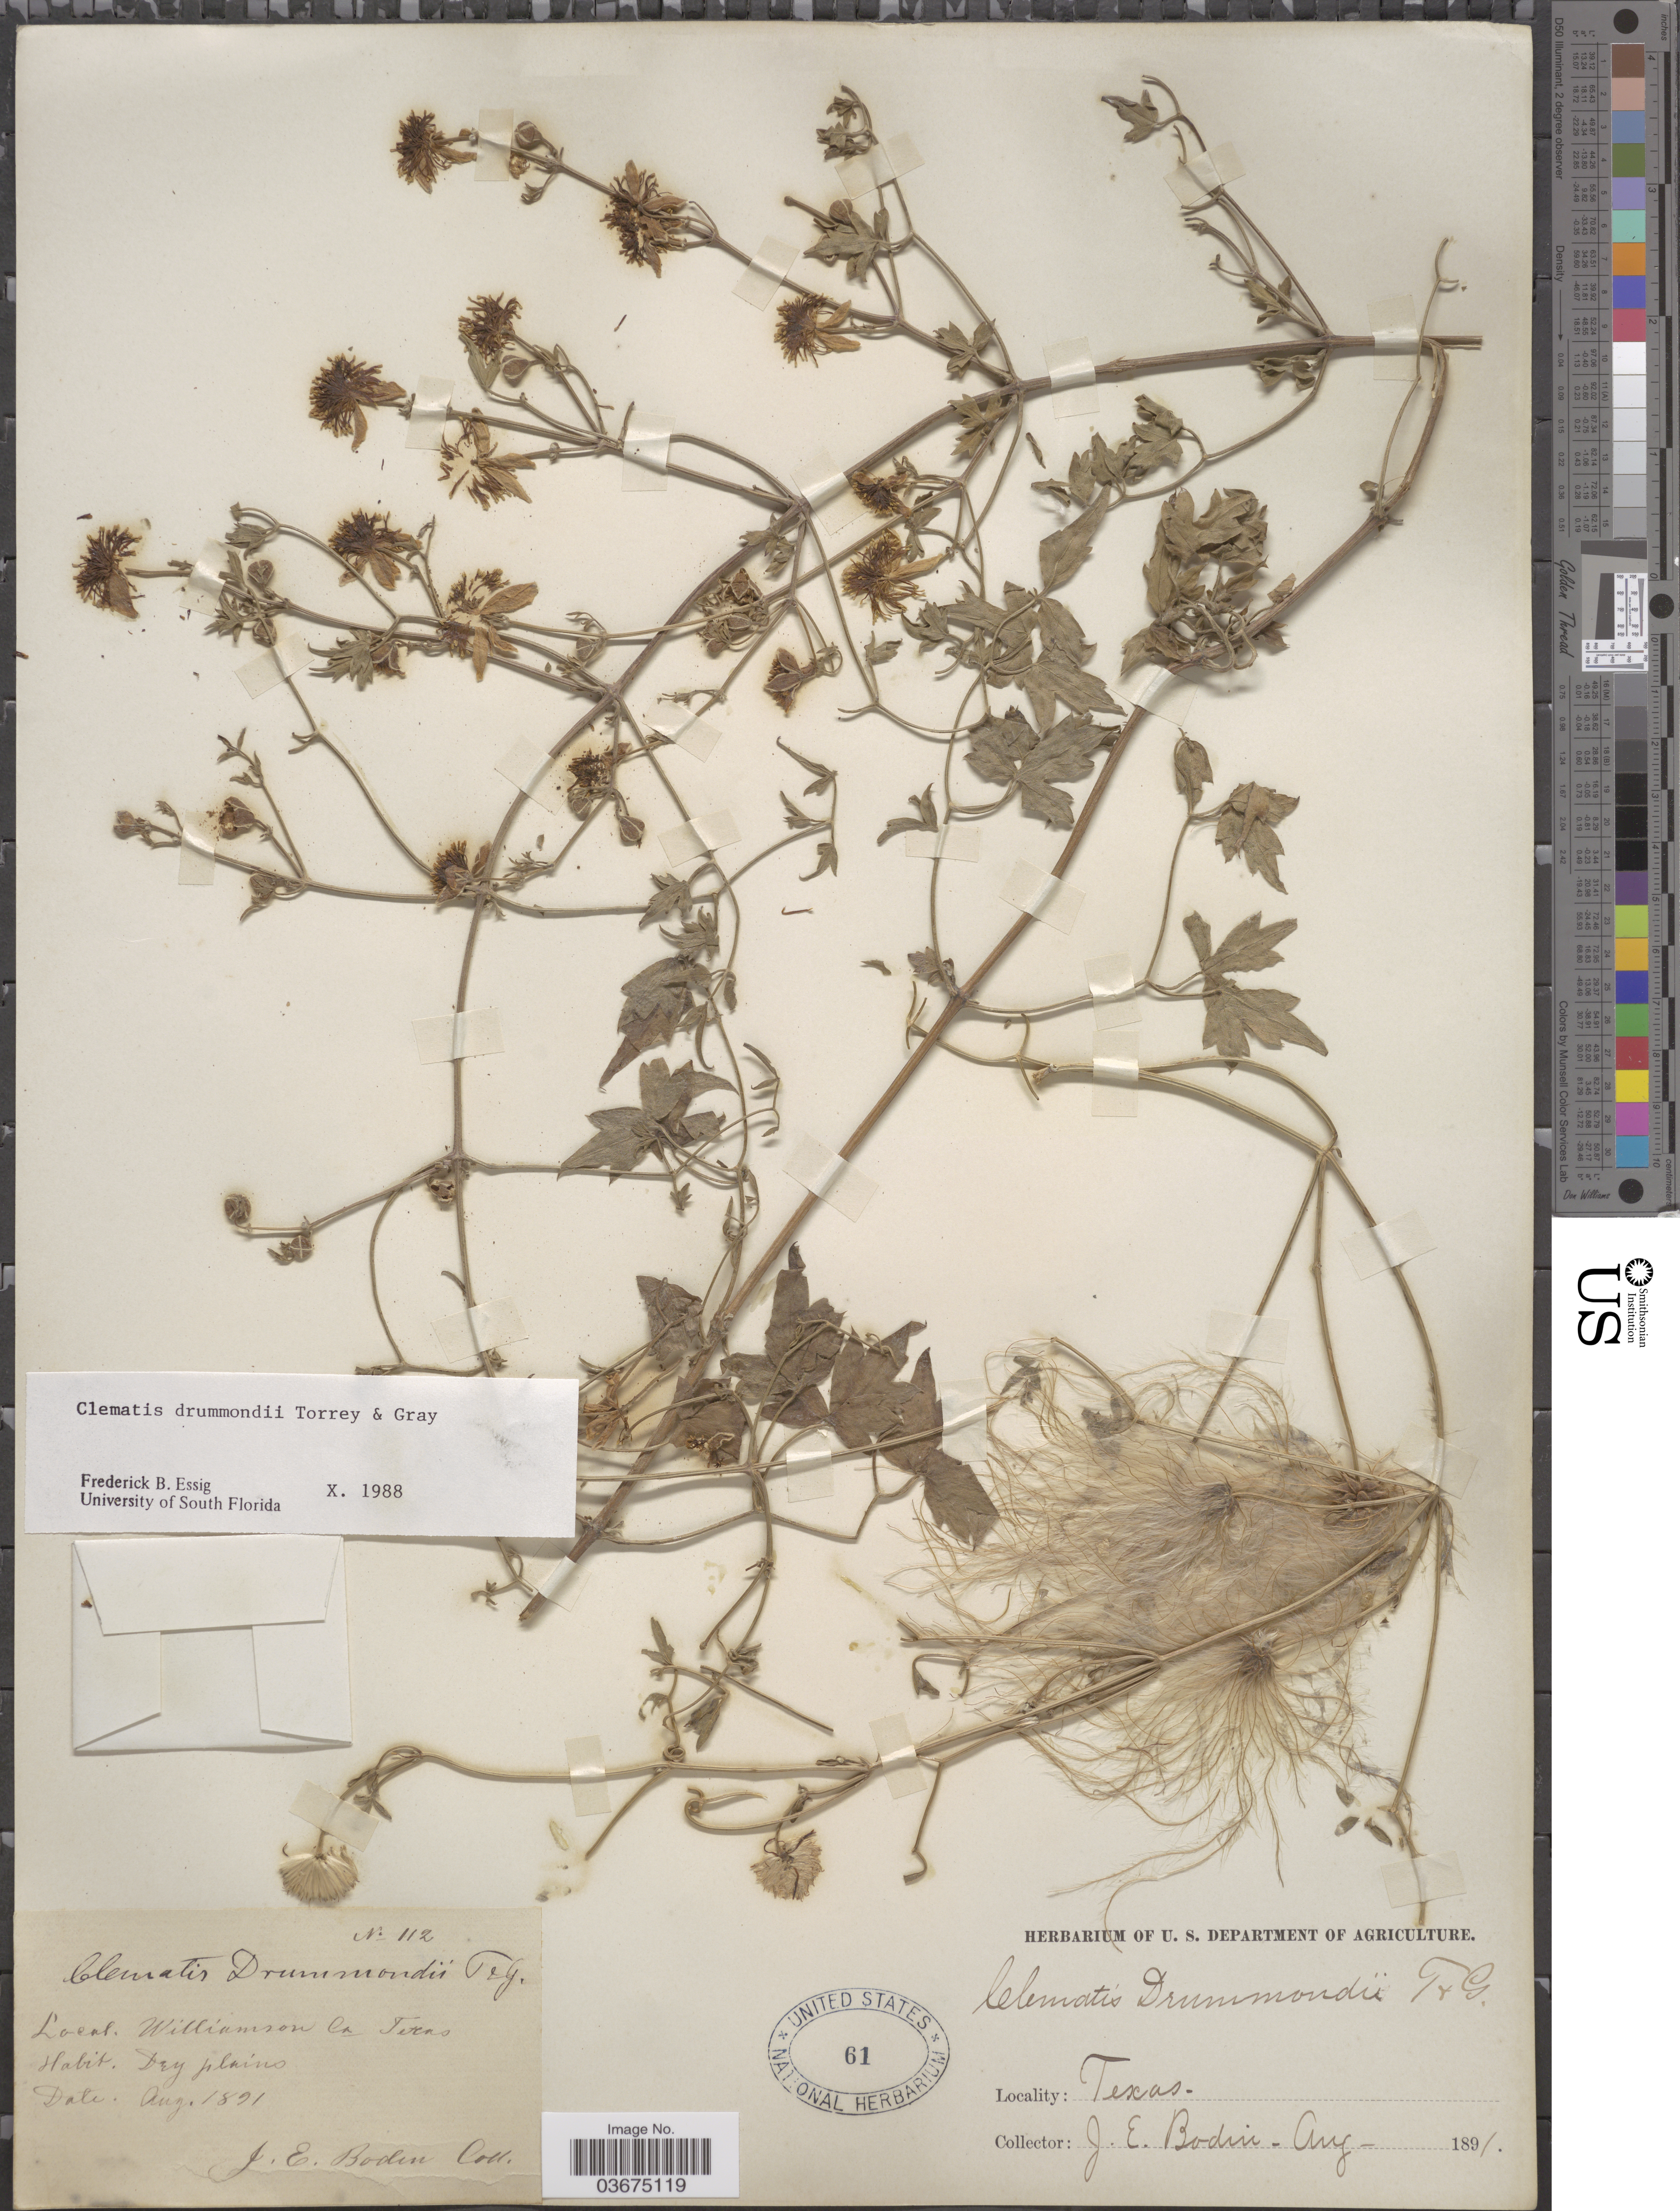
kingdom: Plantae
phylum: Tracheophyta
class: Magnoliopsida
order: Ranunculales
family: Ranunculaceae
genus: Clematis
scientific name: Clematis drummondii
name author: Torr. & A. Gray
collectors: J. E. Bodin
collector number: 112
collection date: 1891-08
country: United States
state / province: Texas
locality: Williamson Co.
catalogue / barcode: US 61